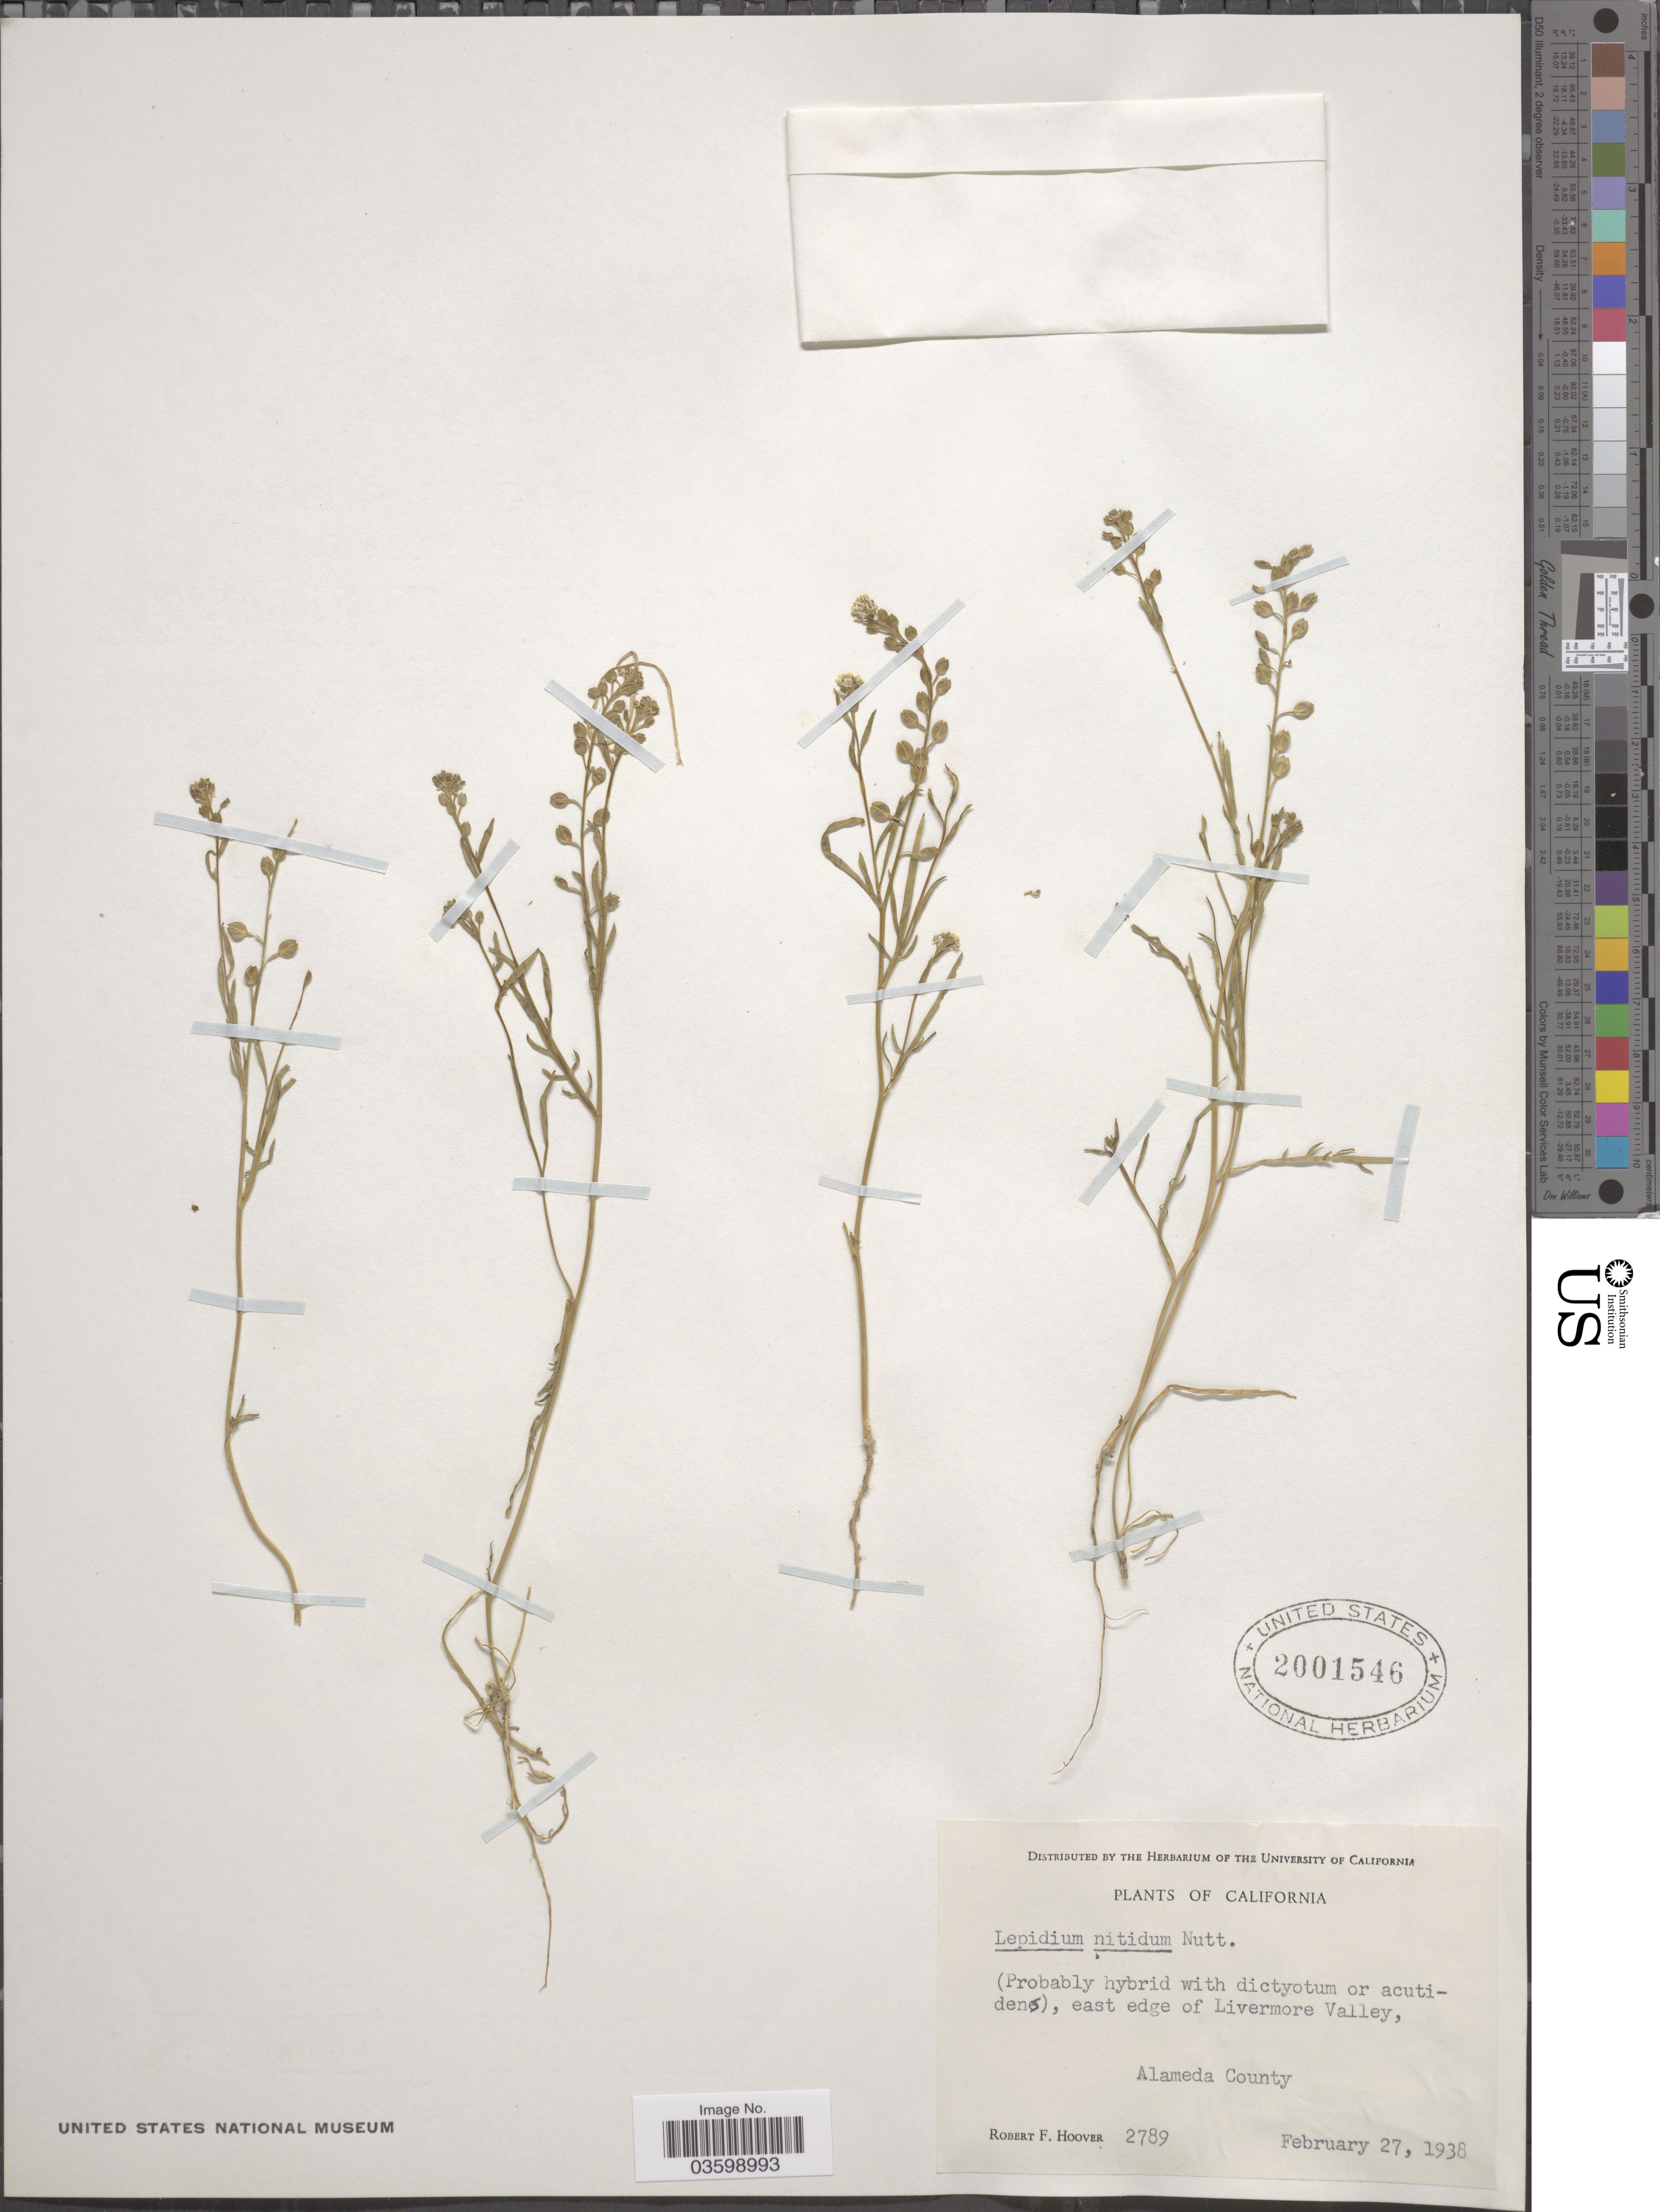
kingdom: Plantae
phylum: Tracheophyta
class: Magnoliopsida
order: Brassicales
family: Brassicaceae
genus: Lepidium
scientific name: Lepidium nitidum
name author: Nutt.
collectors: R. F. Hoover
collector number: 2789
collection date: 1938-02-27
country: United States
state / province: California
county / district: Alameda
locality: East edge of Livermore Valley, Alameda County.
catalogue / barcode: US 2001546